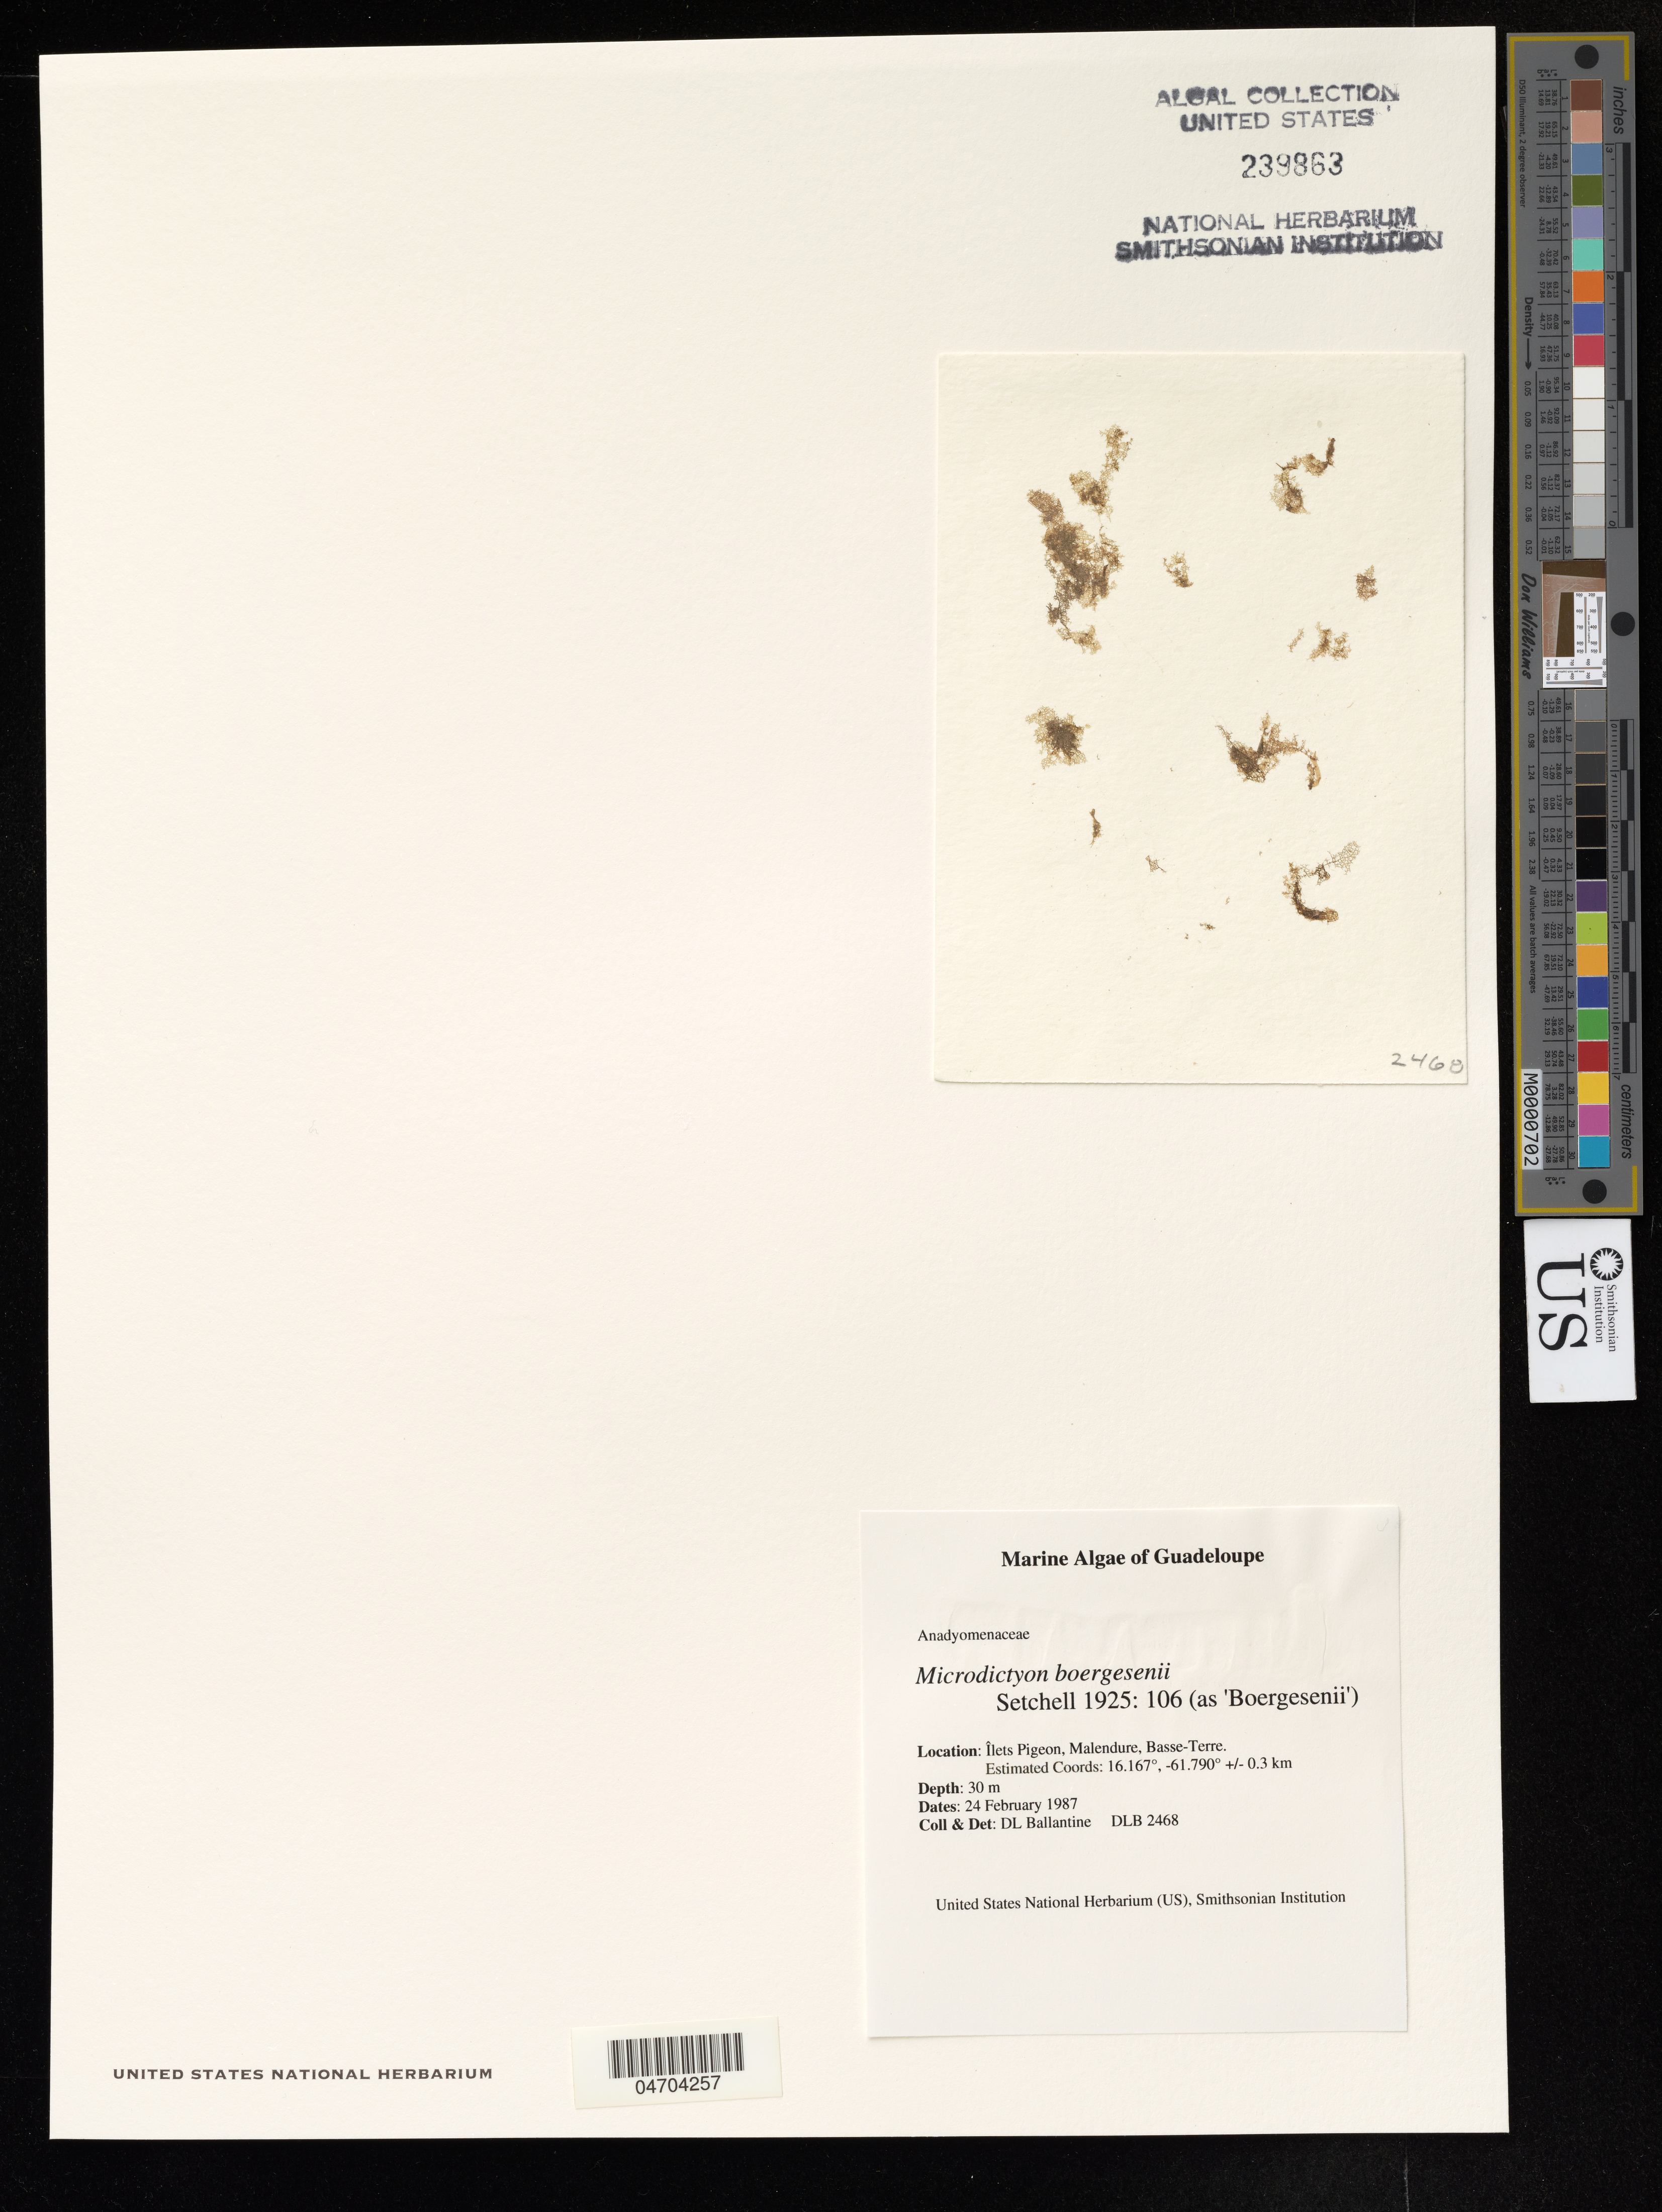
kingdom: Plantae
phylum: Chlorophyta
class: Ulvophyceae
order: Cladophorales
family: Anadyomenaceae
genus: Microdictyon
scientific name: Microdictyon boergesenii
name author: Setch.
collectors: D. Ballantine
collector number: DLB 2468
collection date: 1987-02-24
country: Guadeloupe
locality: Îlets Pigeon, Malendure, Basse-Terre.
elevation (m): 30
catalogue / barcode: US 239863